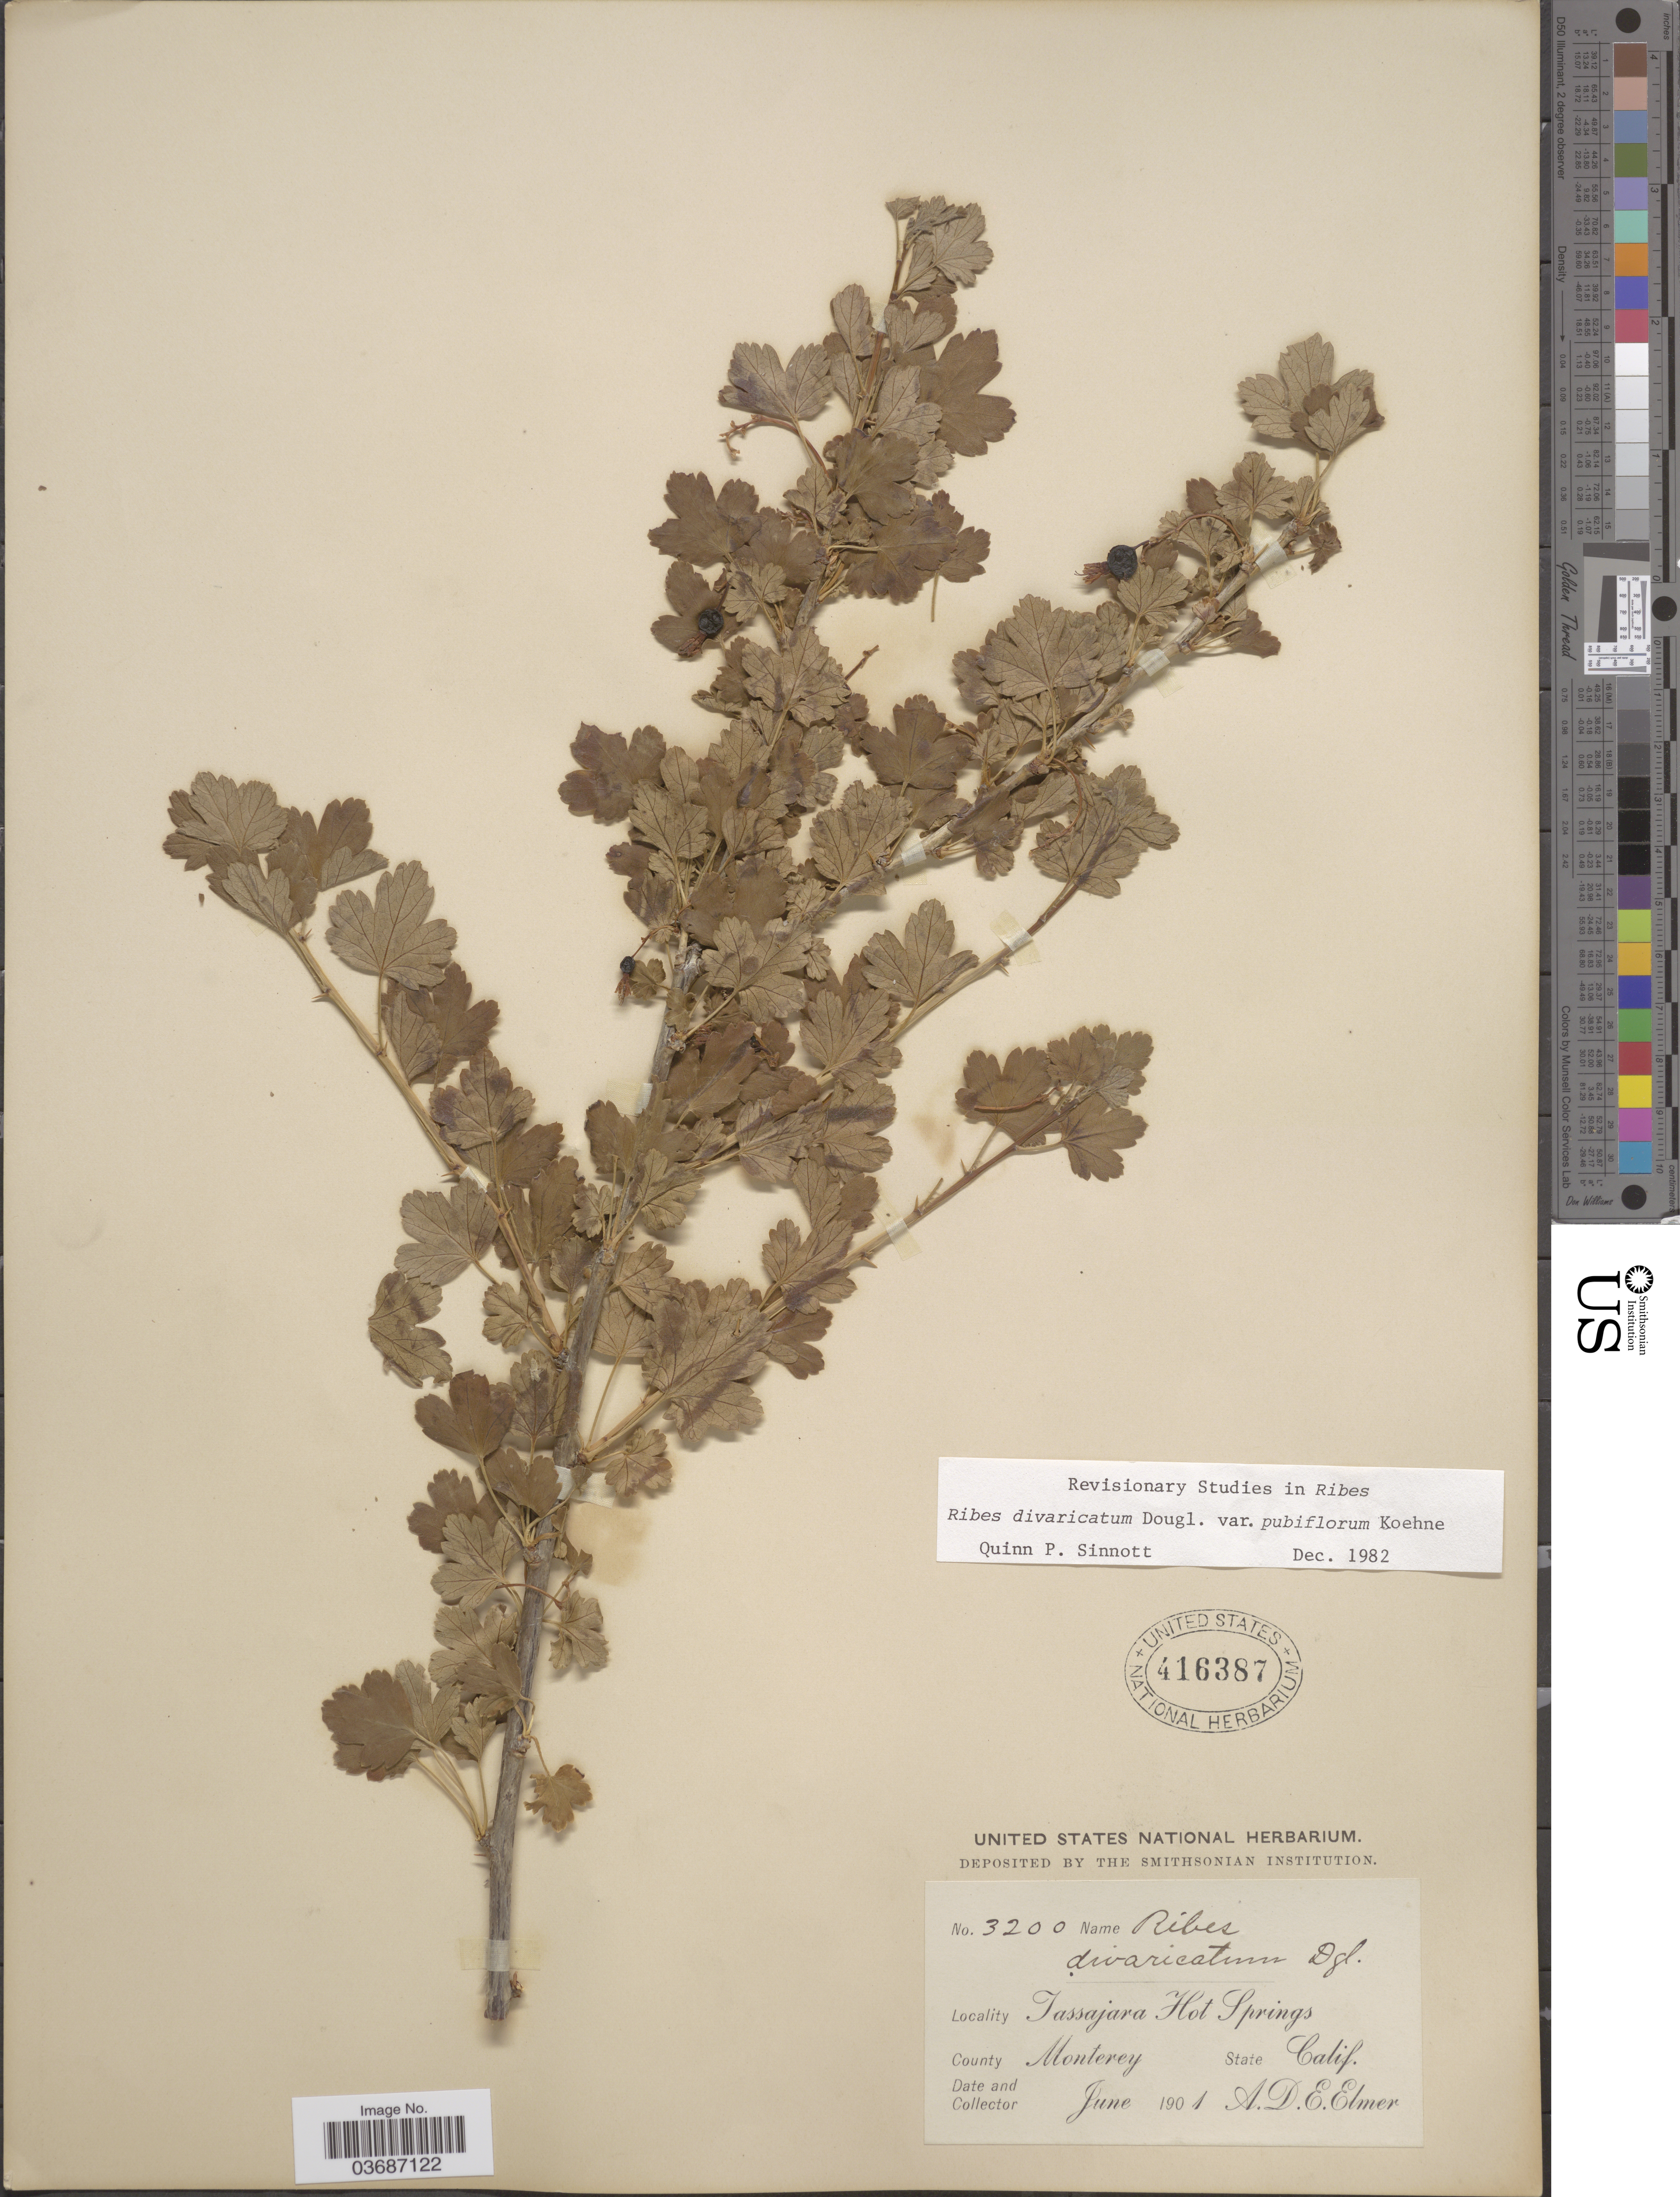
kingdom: Plantae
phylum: Tracheophyta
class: Magnoliopsida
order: Saxifragales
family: Grossulariaceae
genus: Ribes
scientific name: Ribes divaricatum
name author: Douglas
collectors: A. D. E. Elmer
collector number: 3200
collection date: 1901-06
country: United States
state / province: California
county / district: Monterey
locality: Tassajara Hot Springs. County Monterey.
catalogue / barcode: US 416387